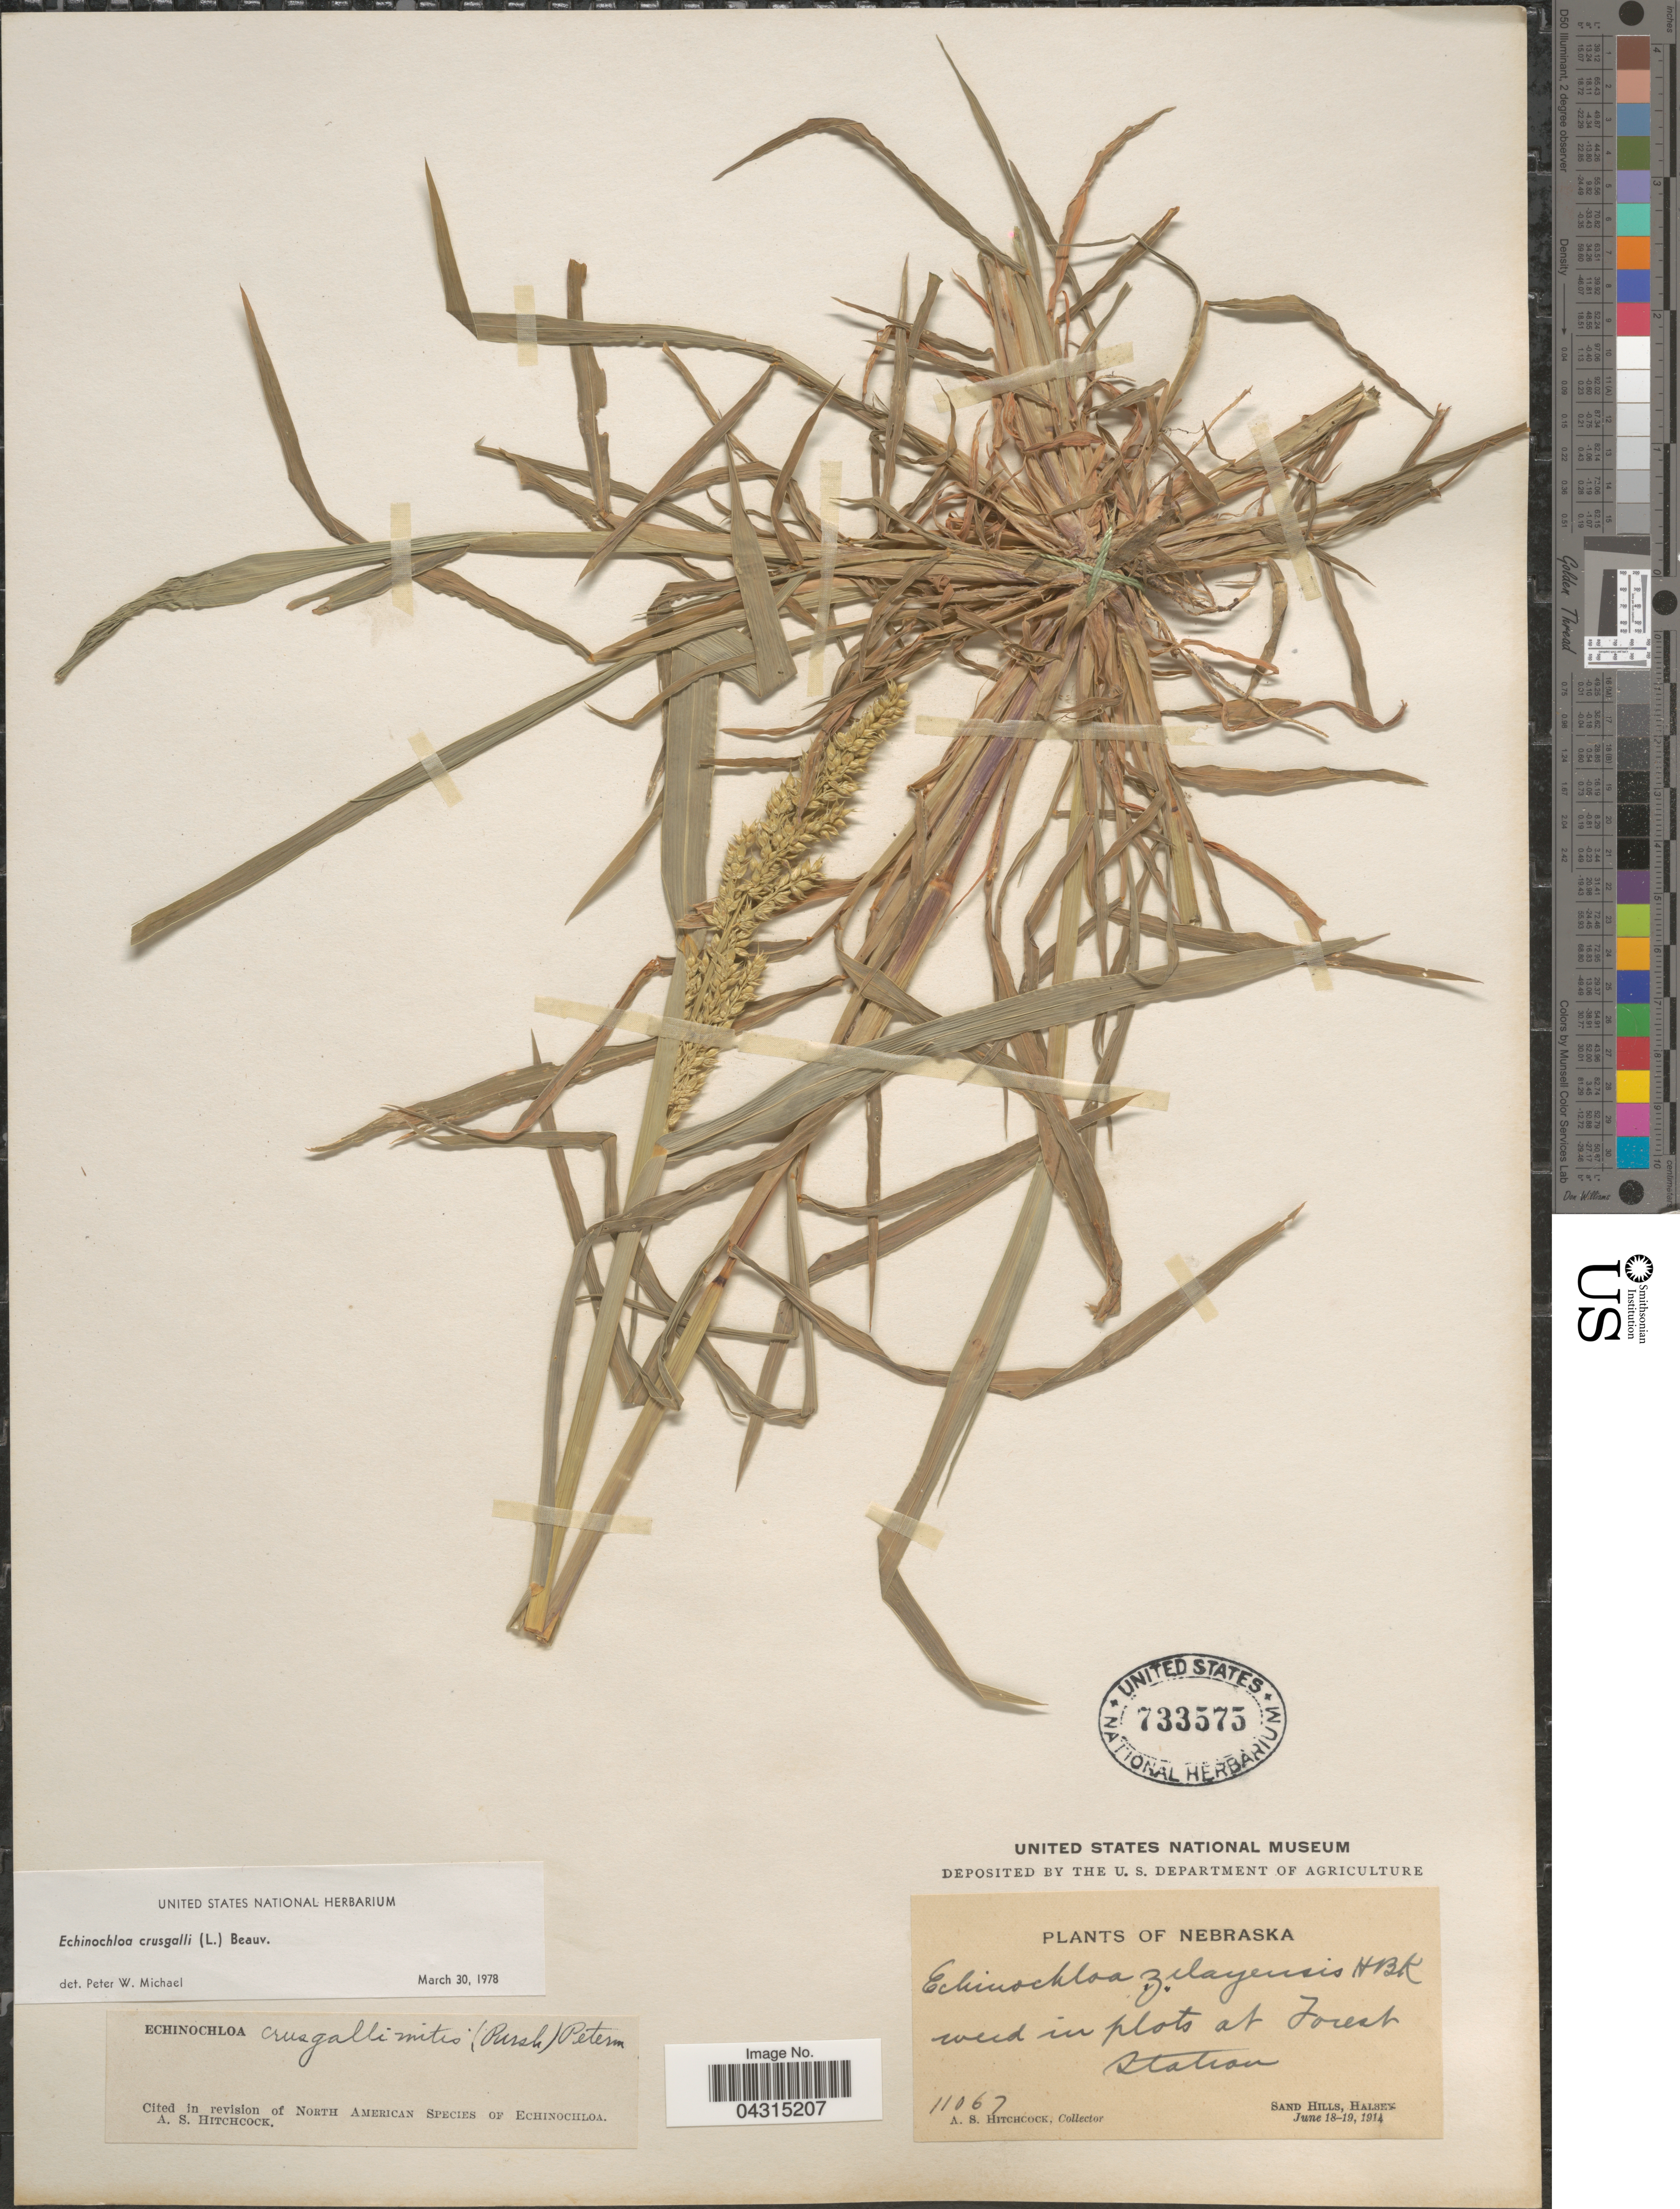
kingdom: Plantae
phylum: Tracheophyta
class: Liliopsida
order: Poales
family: Poaceae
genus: Echinochloa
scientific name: Echinochloa crus-galli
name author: (L.) P. Beauv.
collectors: A. S. Hitchcock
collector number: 11067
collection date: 1914-06-18/1914-06-19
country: United States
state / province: Nebraska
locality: Weed in plots at Forest Station. Sand Hills, Halsex.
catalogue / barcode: US 733575